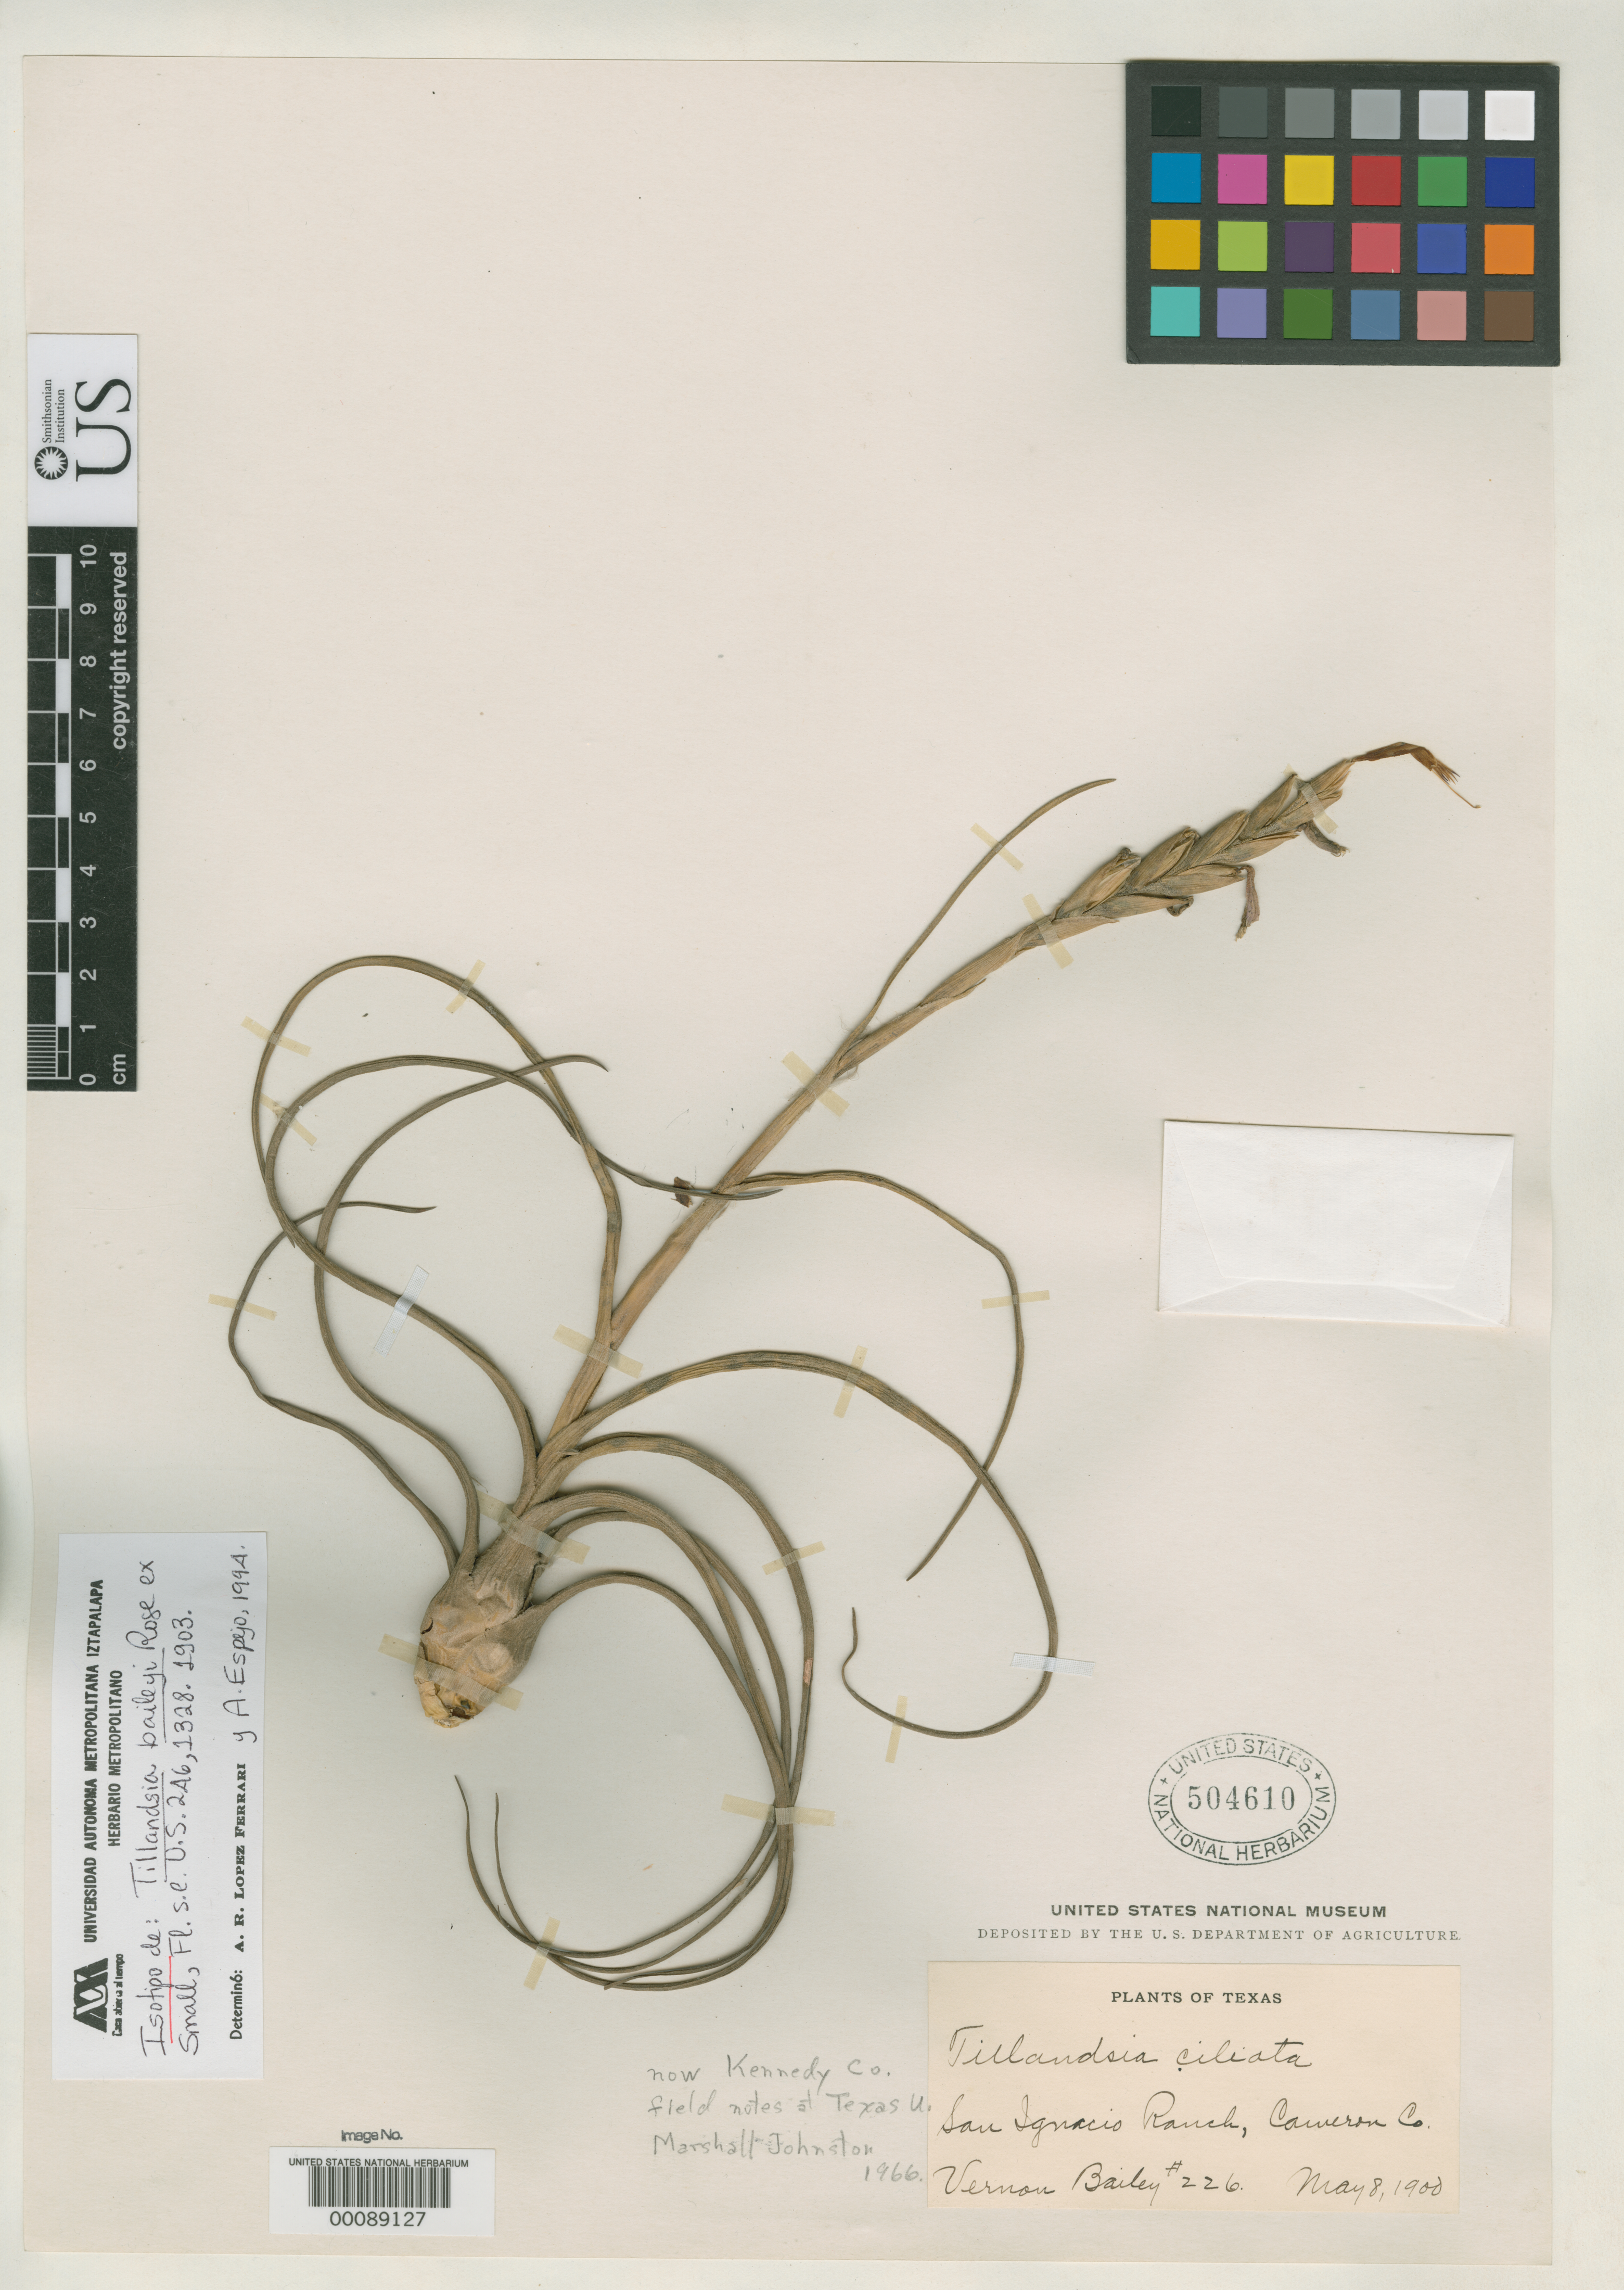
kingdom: Plantae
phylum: Tracheophyta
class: Liliopsida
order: Poales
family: Bromeliaceae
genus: Tillandsia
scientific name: Tillandsia baileyi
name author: Rose ex Small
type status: Isotype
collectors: V. O. Bailey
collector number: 226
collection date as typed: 08 May 1900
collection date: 1900-05-08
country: United States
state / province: Texas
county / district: Cameron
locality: San Ignacio Ranch, below Corpus Christi.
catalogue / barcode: US 504610